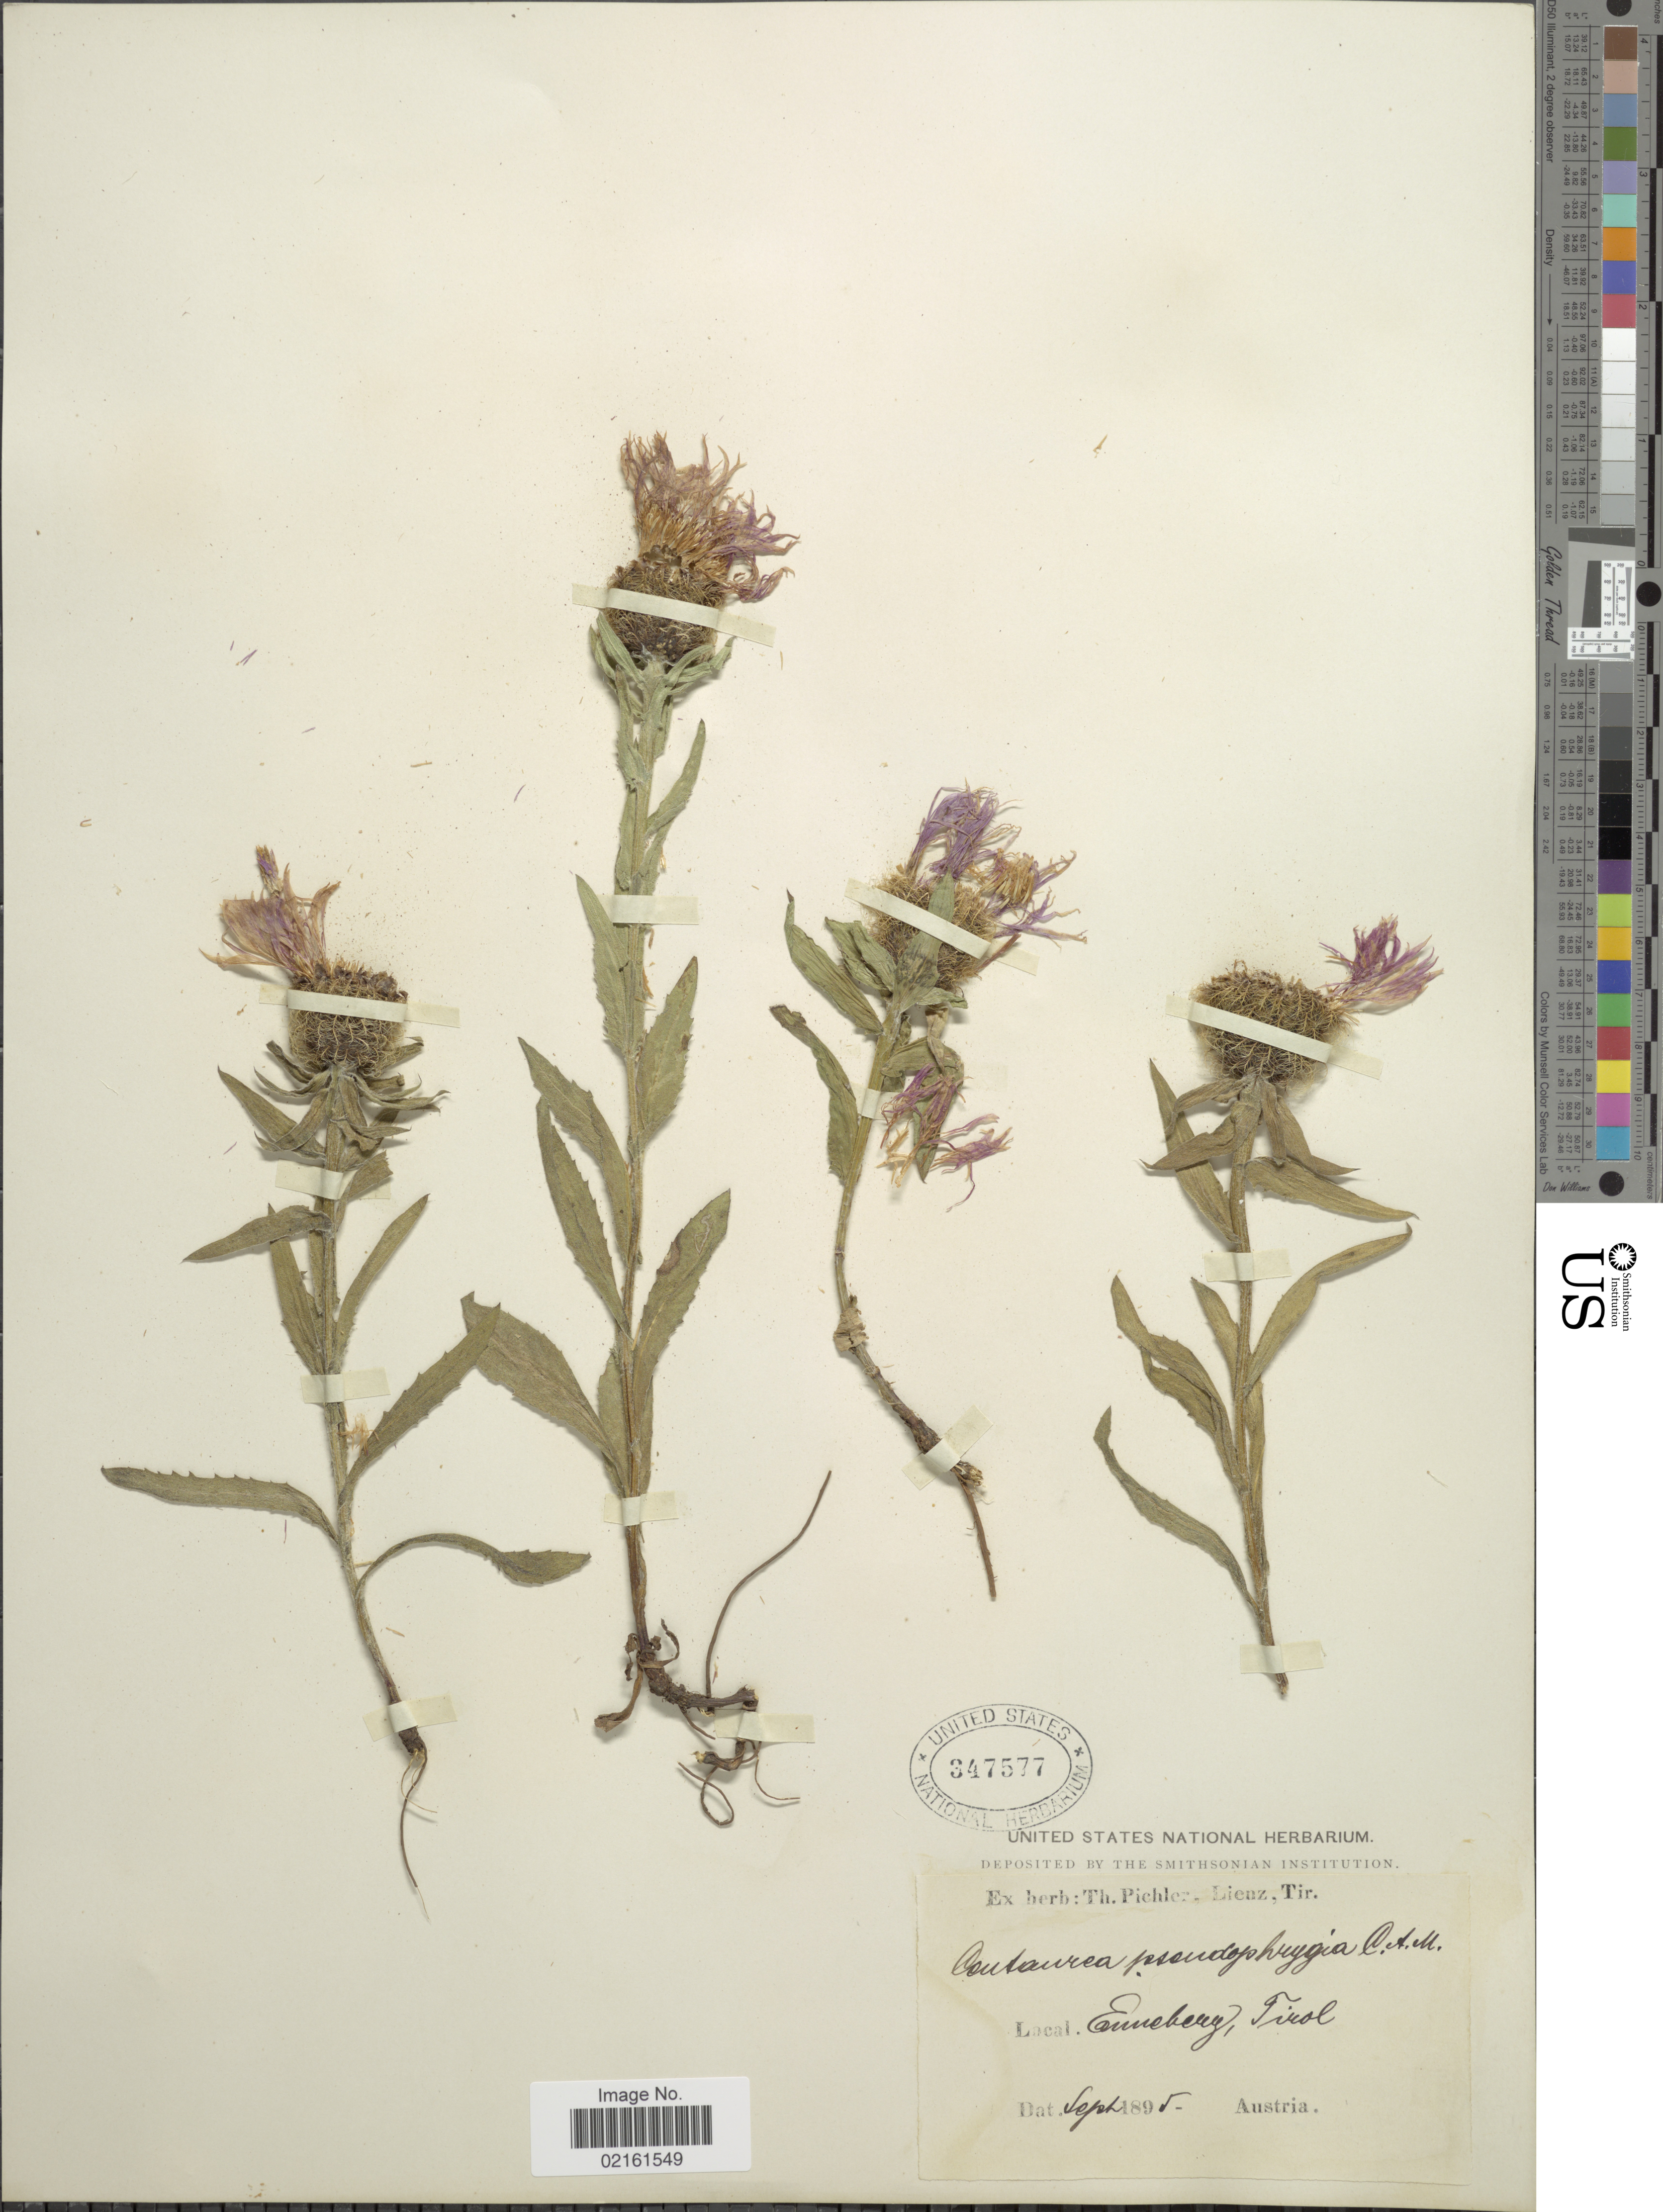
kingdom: Plantae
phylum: Tracheophyta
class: Magnoliopsida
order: Asterales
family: Asteraceae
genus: Centaurea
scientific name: Centaurea phrygia subsp. pseudophrygia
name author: (C.A. Mey.) Gugler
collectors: ex herb. T. Pichler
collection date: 1895-09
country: Austria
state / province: Tirol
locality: Enneberg [interpreted]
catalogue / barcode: US 347577